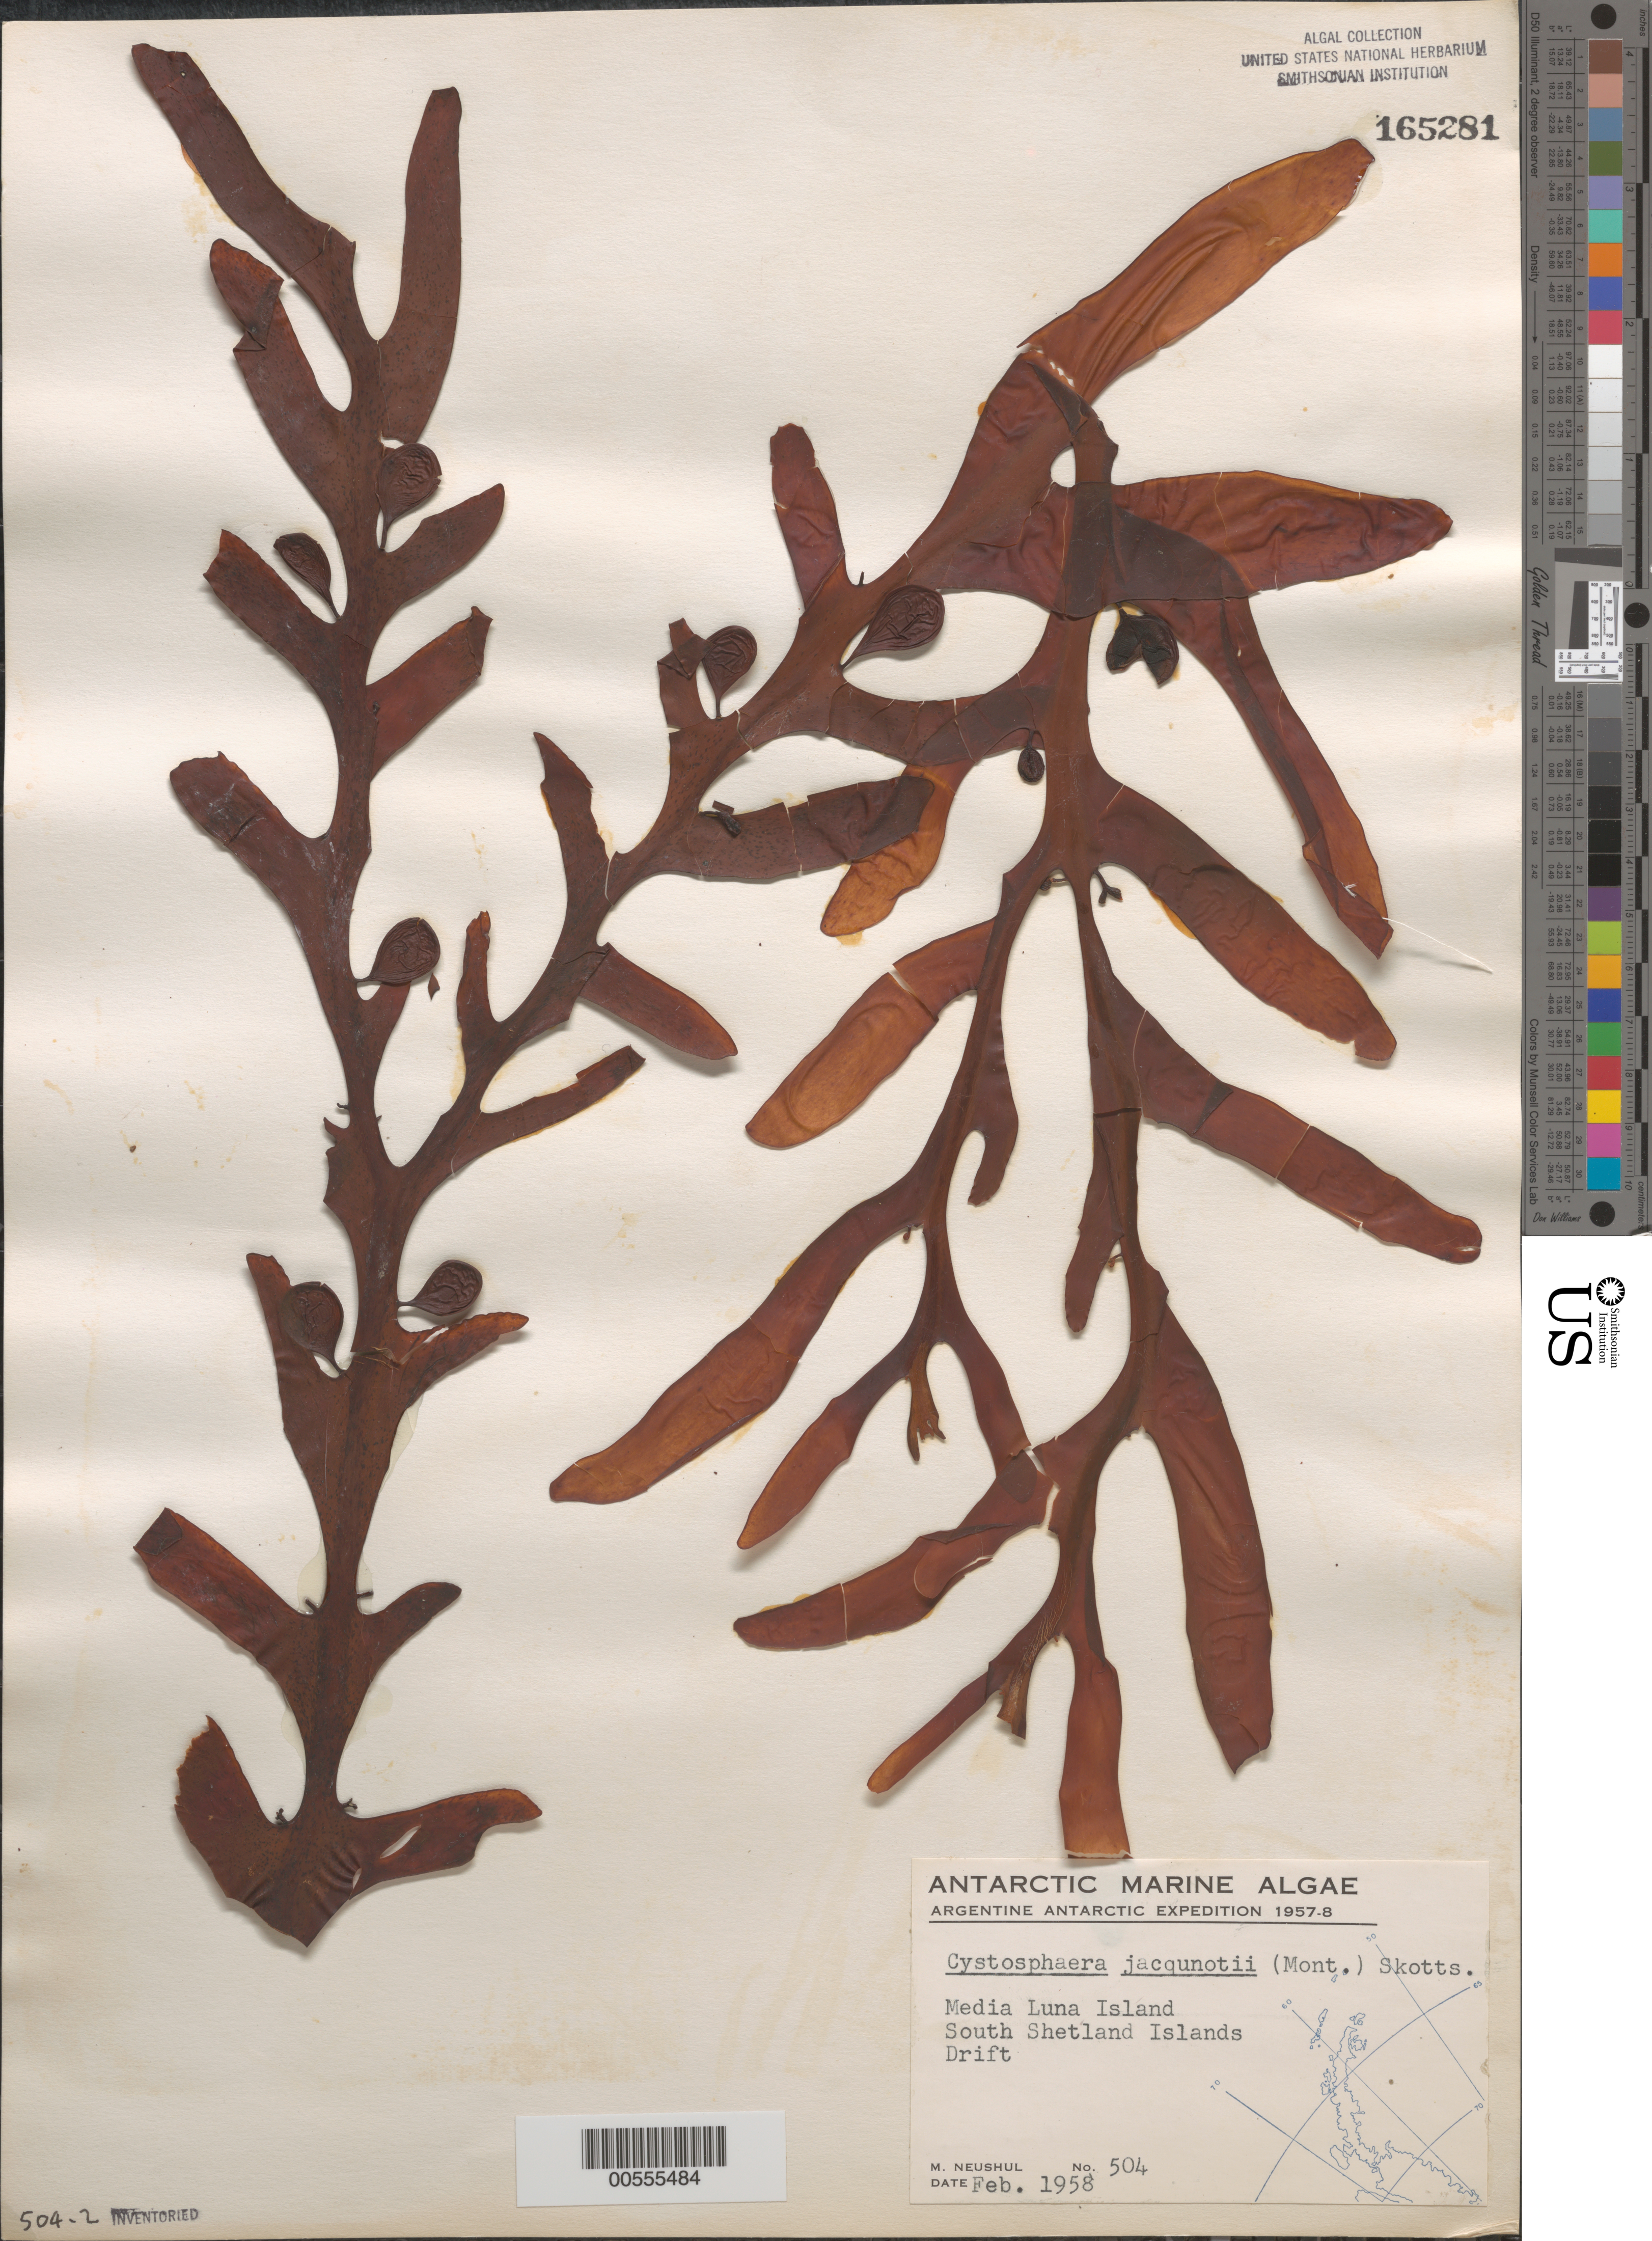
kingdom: Chromista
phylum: Ochrophyta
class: Phaeophyceae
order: Fucales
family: Seirococcaceae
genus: Cystosphaera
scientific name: Cystosphaera jacquinotii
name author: (Montagne) Skottsberg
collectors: M. Neushul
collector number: Neushul 504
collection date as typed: Feb 1958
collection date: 1958-02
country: Antarctica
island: Half Moon Island (Media Luna Island)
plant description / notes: Argentine Antarctic Expedition, 1957-1958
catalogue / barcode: US 165281